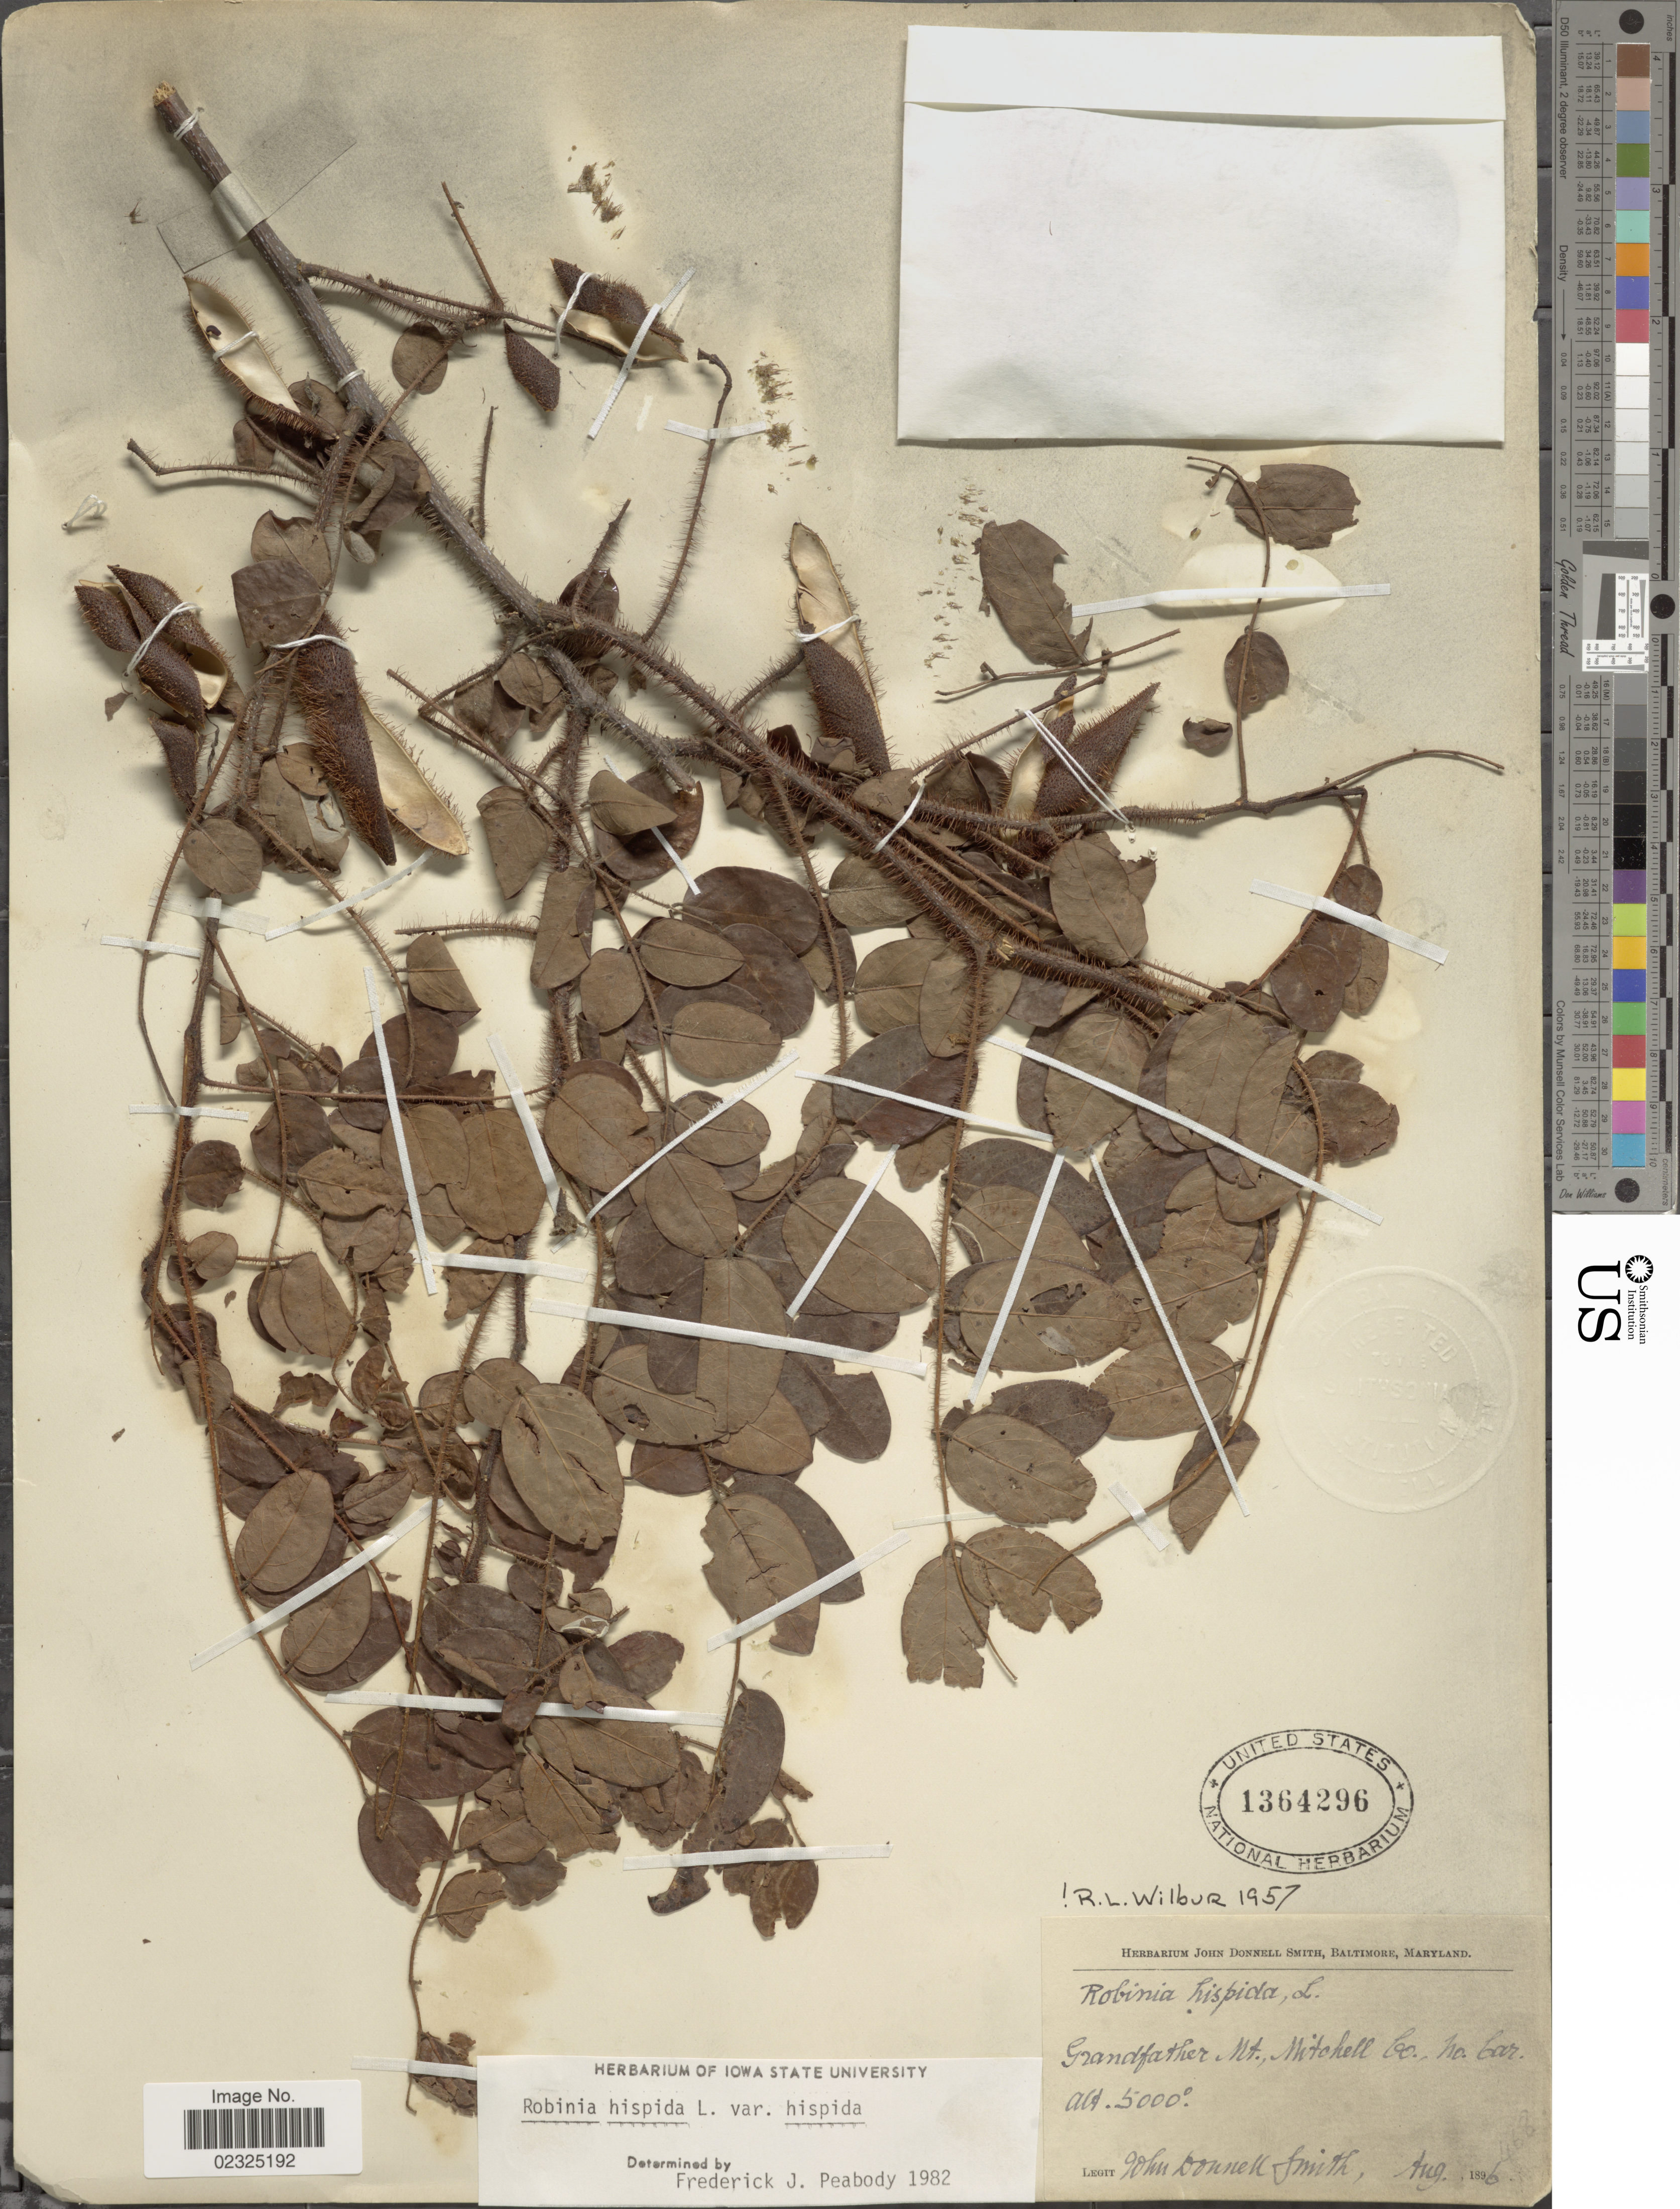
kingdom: Plantae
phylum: Tracheophyta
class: Magnoliopsida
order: Fabales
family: Fabaceae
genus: Robinia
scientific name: Robinia hispida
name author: L.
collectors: J. Donnell Smith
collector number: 468*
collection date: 1896-08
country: United States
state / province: North Carolina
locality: Grandfather Mt., Mitchell Co.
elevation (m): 1524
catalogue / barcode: US 1364296